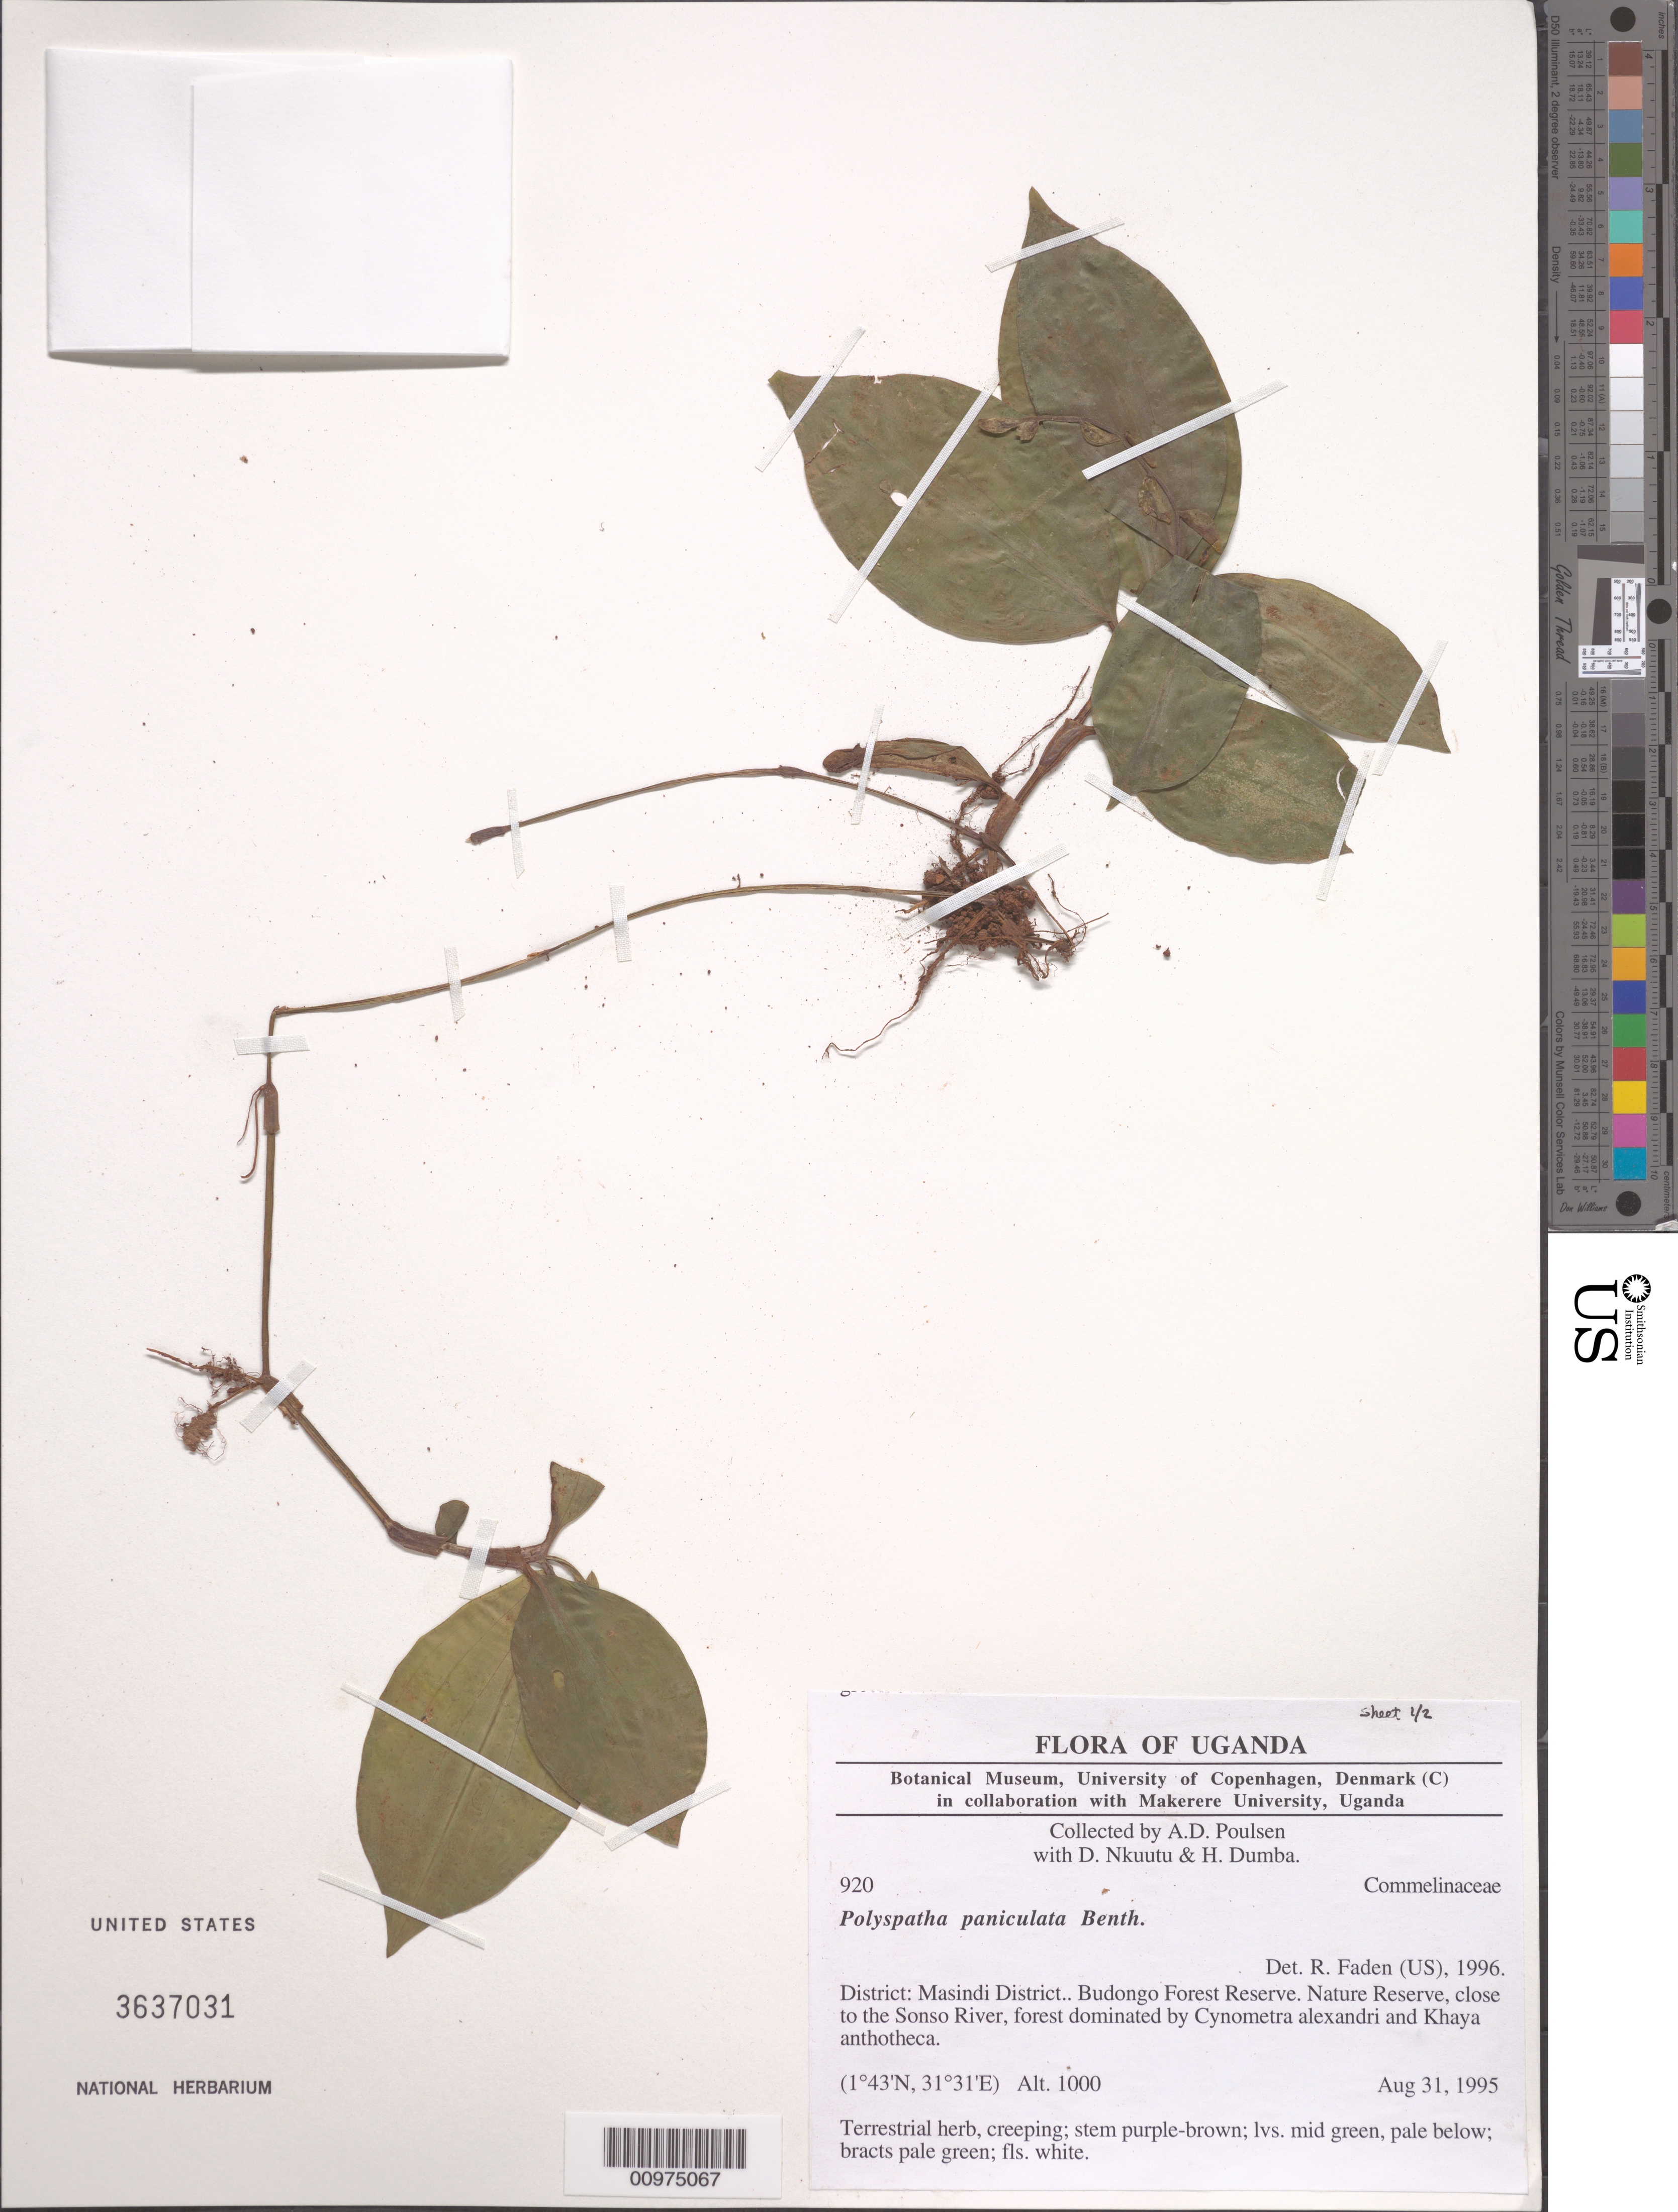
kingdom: Plantae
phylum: Tracheophyta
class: Liliopsida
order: Commelinales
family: Commelinaceae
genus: Polyspatha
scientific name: Polyspatha paniculata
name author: Benth.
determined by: Faden, Robert B., (US), Smithsonian Institution - National Museum of Natural History (UNITED STATES)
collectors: A. Poulsen, D. Nkuutu & H. Dumba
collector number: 920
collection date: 1995-08-31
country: Uganda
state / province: Western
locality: Budongo Forest Reserve. Nature Reserve, close to the Sonso River, forest dominated by Cynometra alexandri and Khaya anthotheca.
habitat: forest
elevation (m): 1000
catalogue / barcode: US 3637031